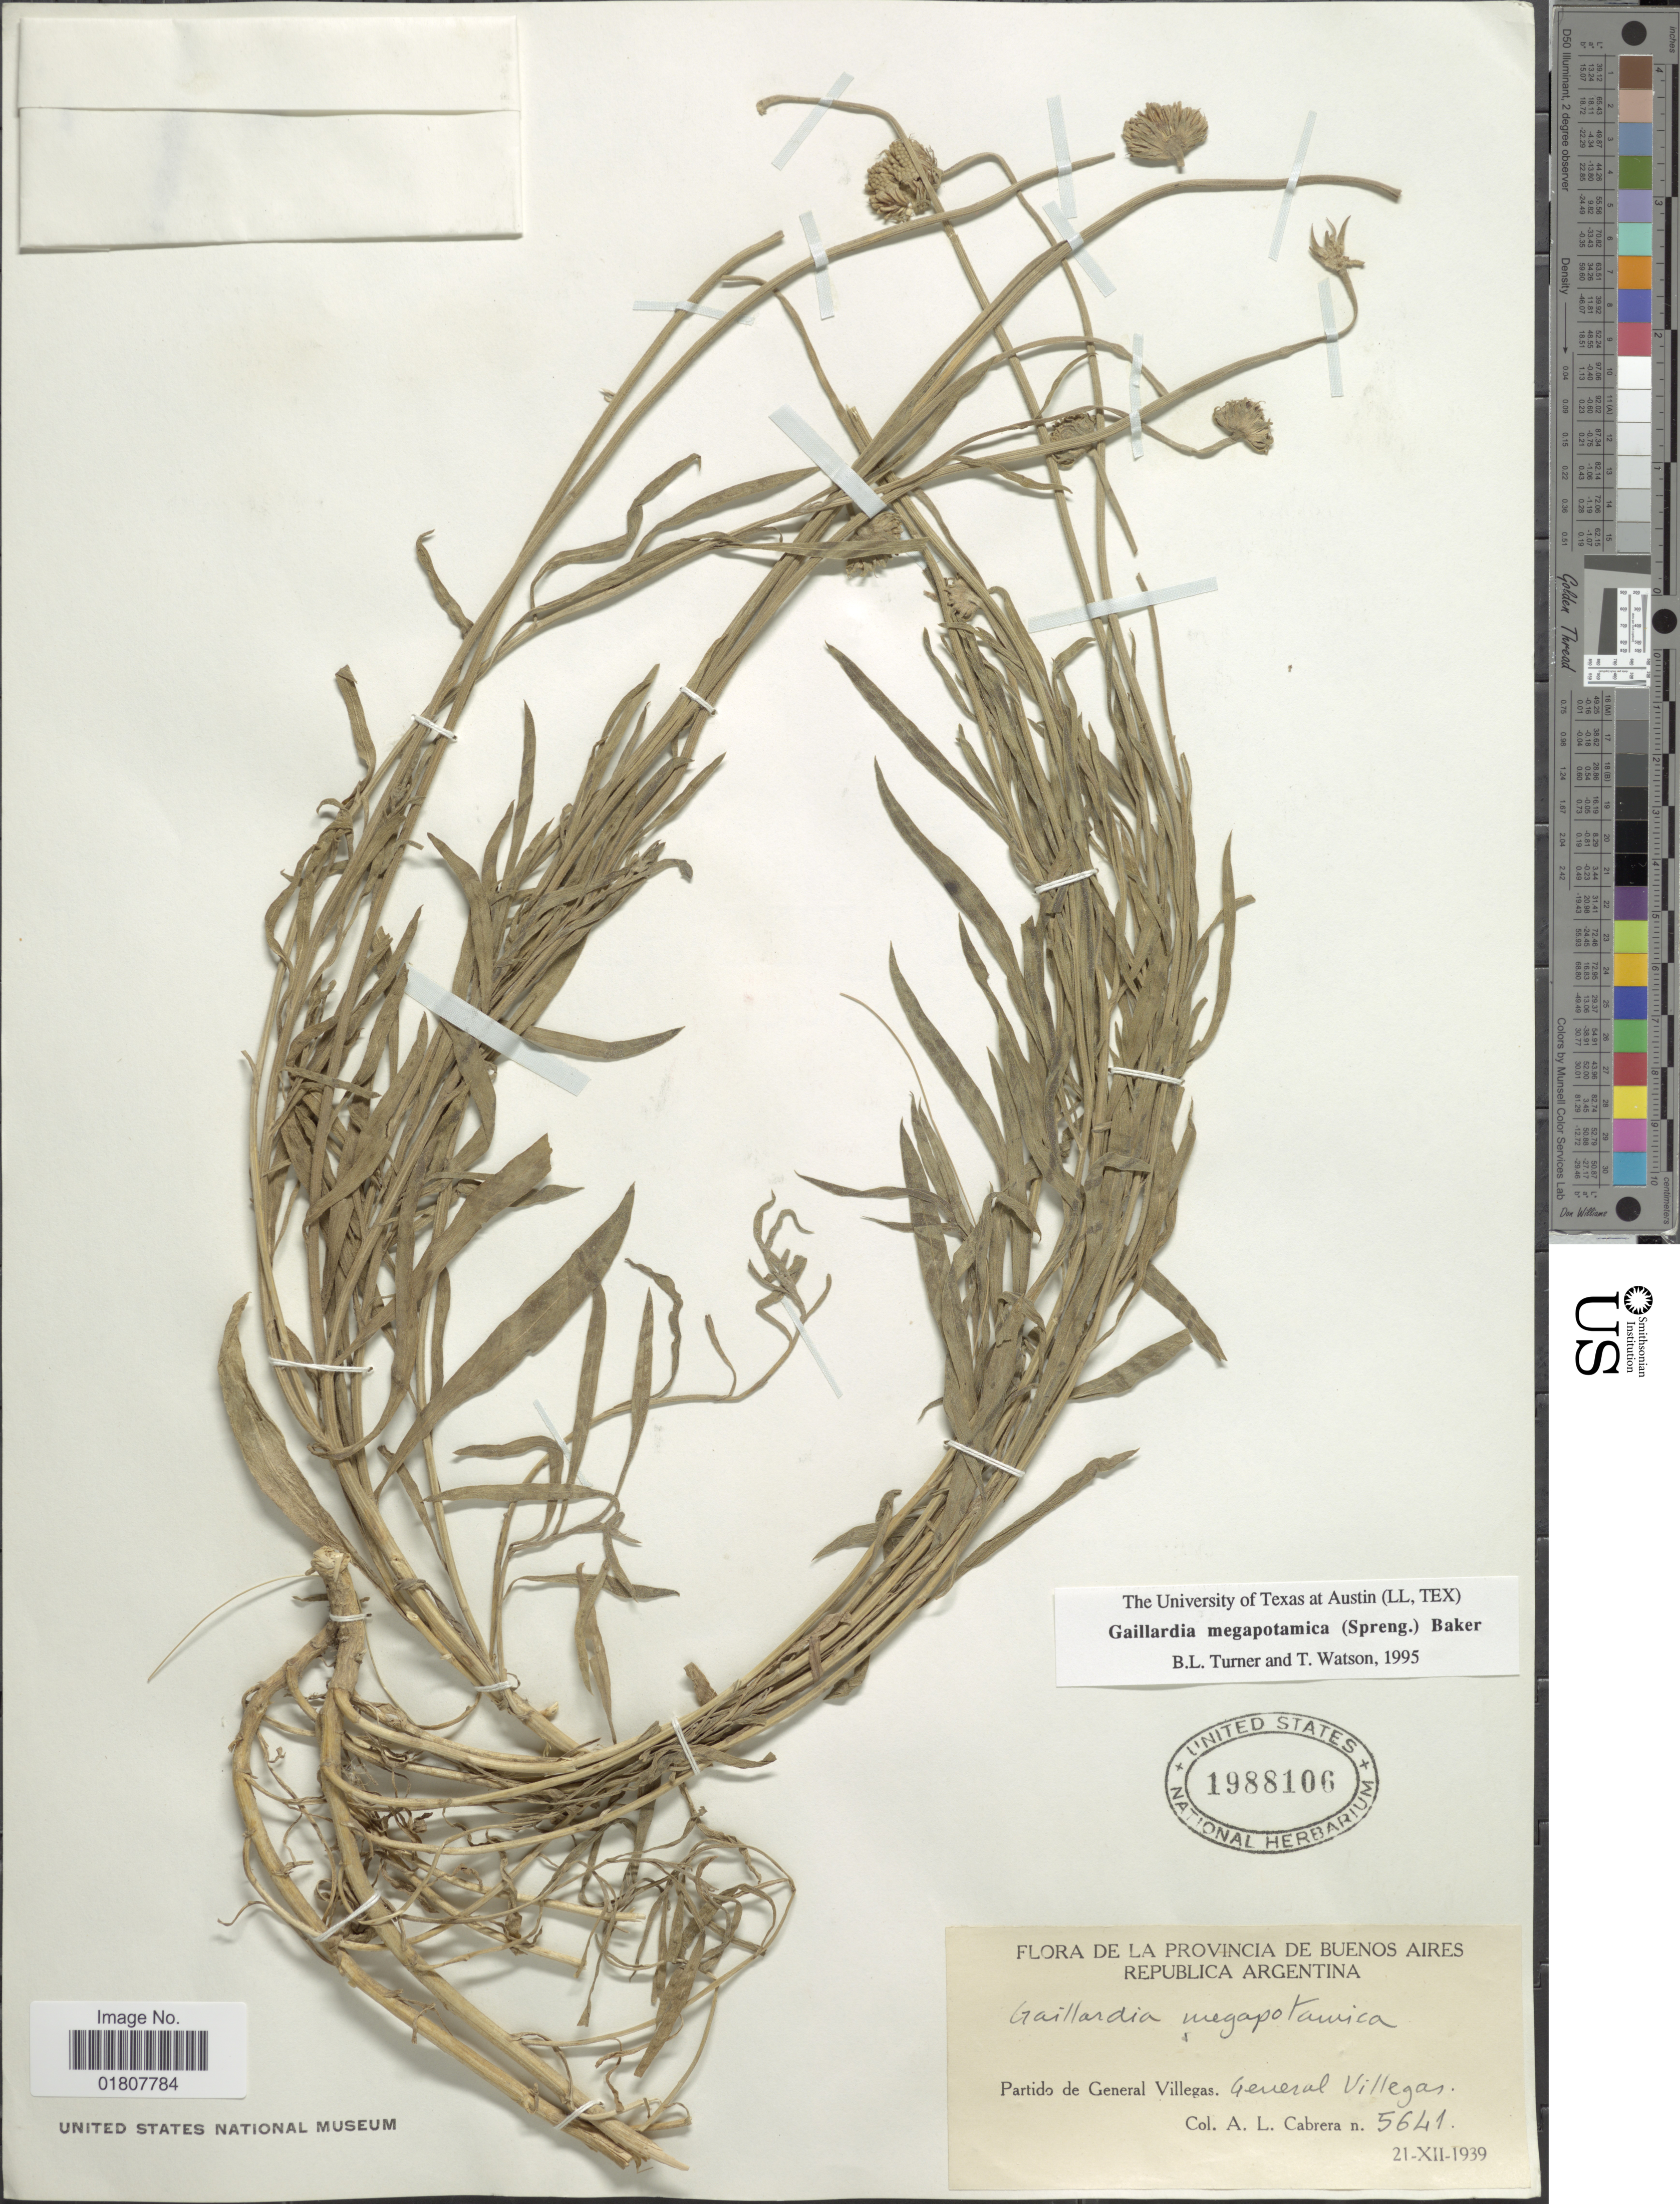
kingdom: Plantae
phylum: Tracheophyta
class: Magnoliopsida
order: Asterales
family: Asteraceae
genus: Gaillardia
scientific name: Gaillardia megapotamica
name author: (Spreng.) Baker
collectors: A. L. Cabrera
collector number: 5641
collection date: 1939-12-21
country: Argentina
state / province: Buenos Aires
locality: Republica Argentina, Partido de General Villegas, General Villegas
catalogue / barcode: US 1988106